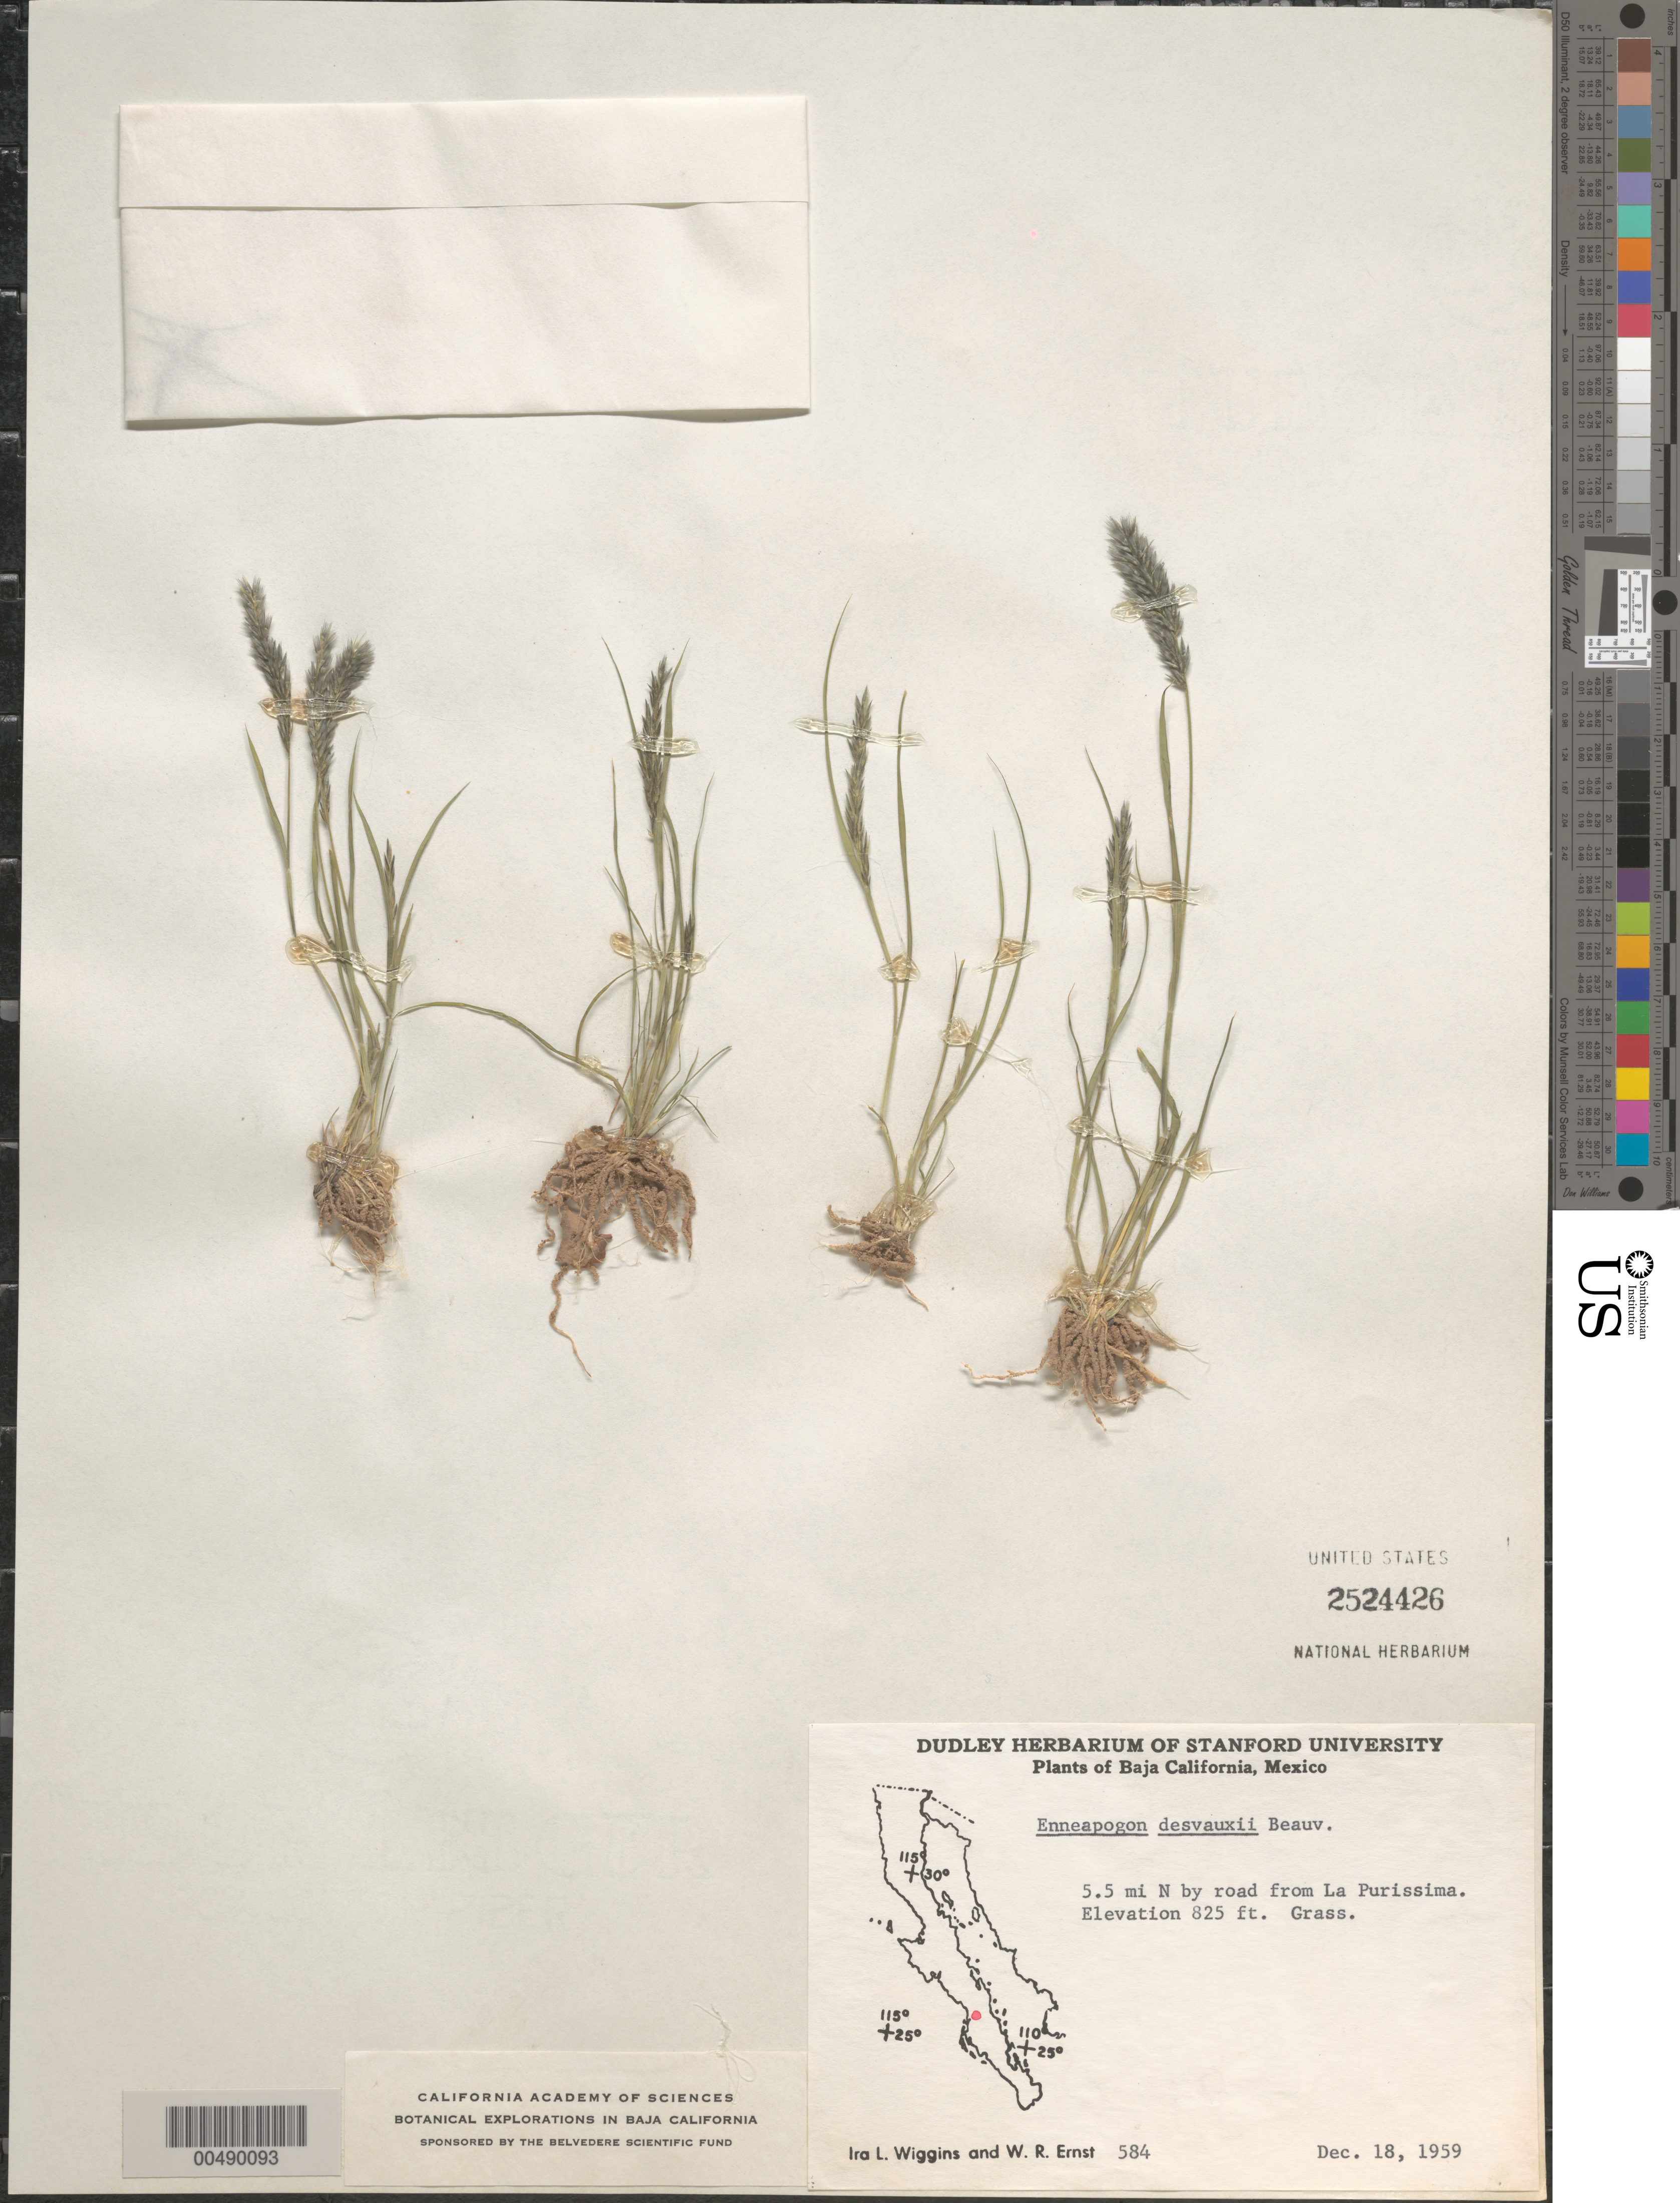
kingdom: Plantae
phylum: Tracheophyta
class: Liliopsida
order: Poales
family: Poaceae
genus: Enneapogon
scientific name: Enneapogon desvauxii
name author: P. Beauv.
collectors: I. L. Wiggins & W. R. Ernst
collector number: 584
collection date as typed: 18 Dec 1959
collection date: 1959-12-18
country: Mexico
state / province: Baja California Sur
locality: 5.5 mi N by rd from La Purissima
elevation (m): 251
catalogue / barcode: US 2524426